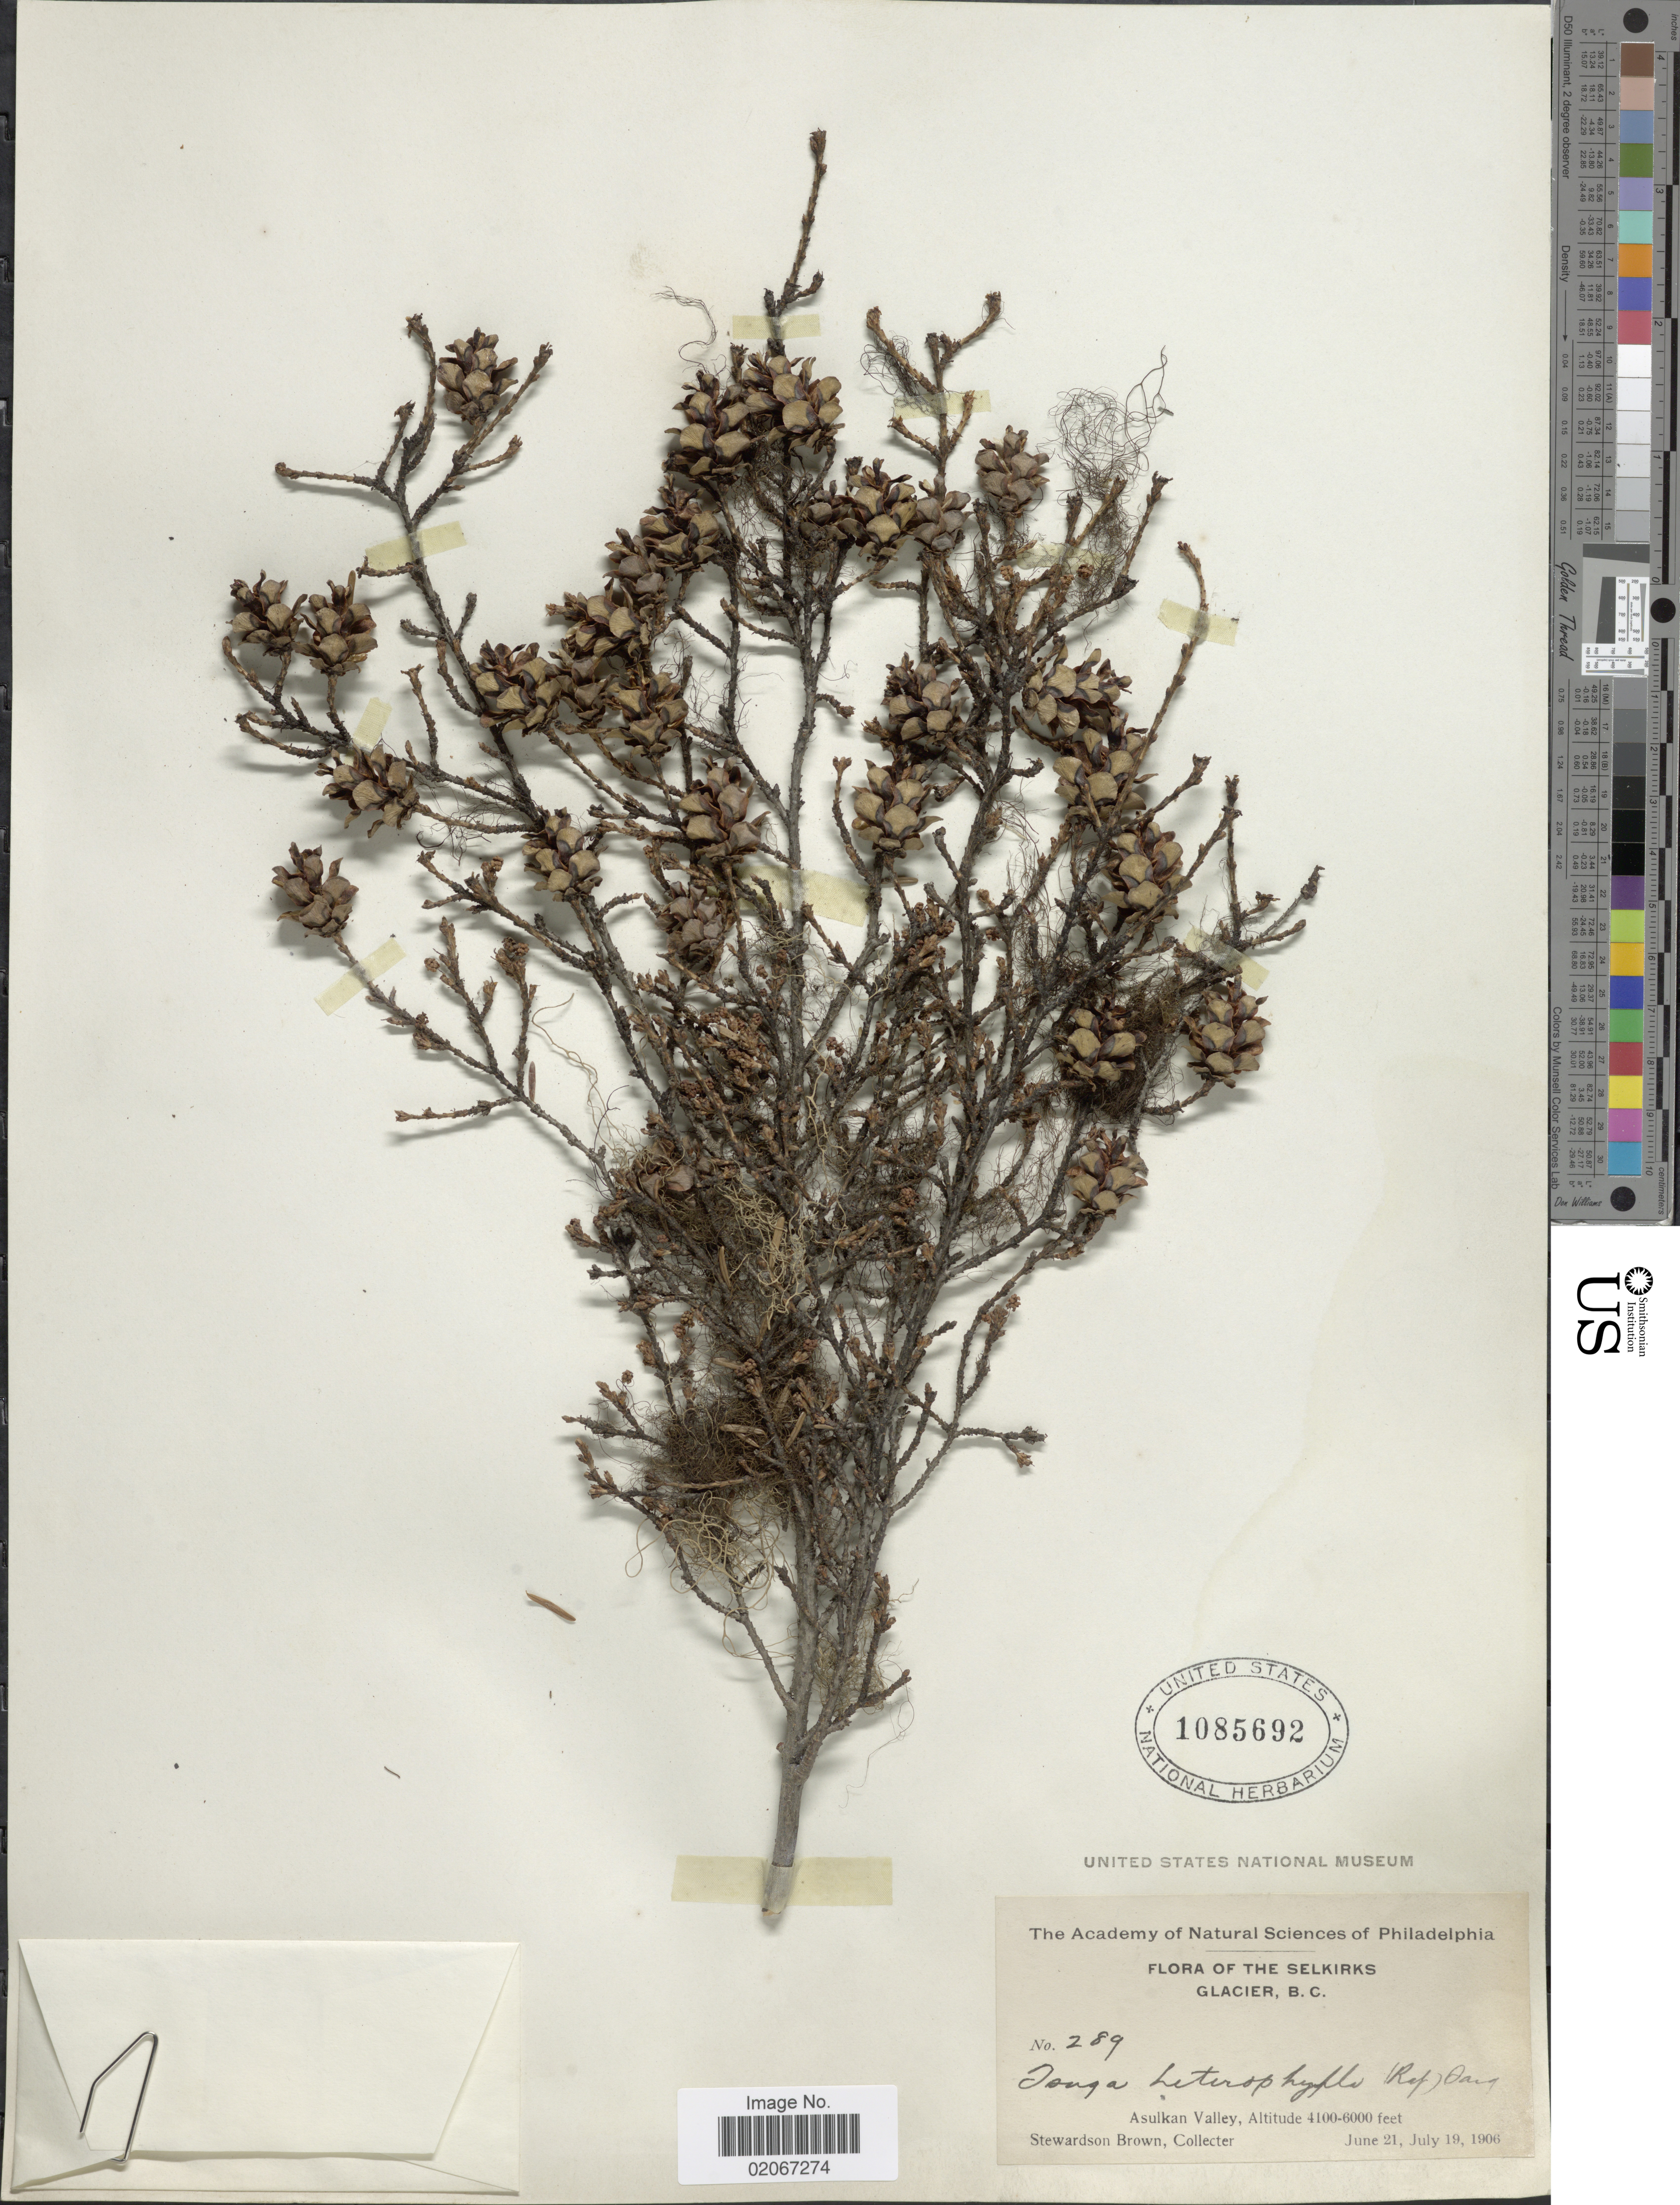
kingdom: Plantae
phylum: Tracheophyta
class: Pinopsida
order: Pinales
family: Pinaceae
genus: Tsuga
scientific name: Tsuga heterophylla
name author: (Raf.) Sarg.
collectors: S. Brown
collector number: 289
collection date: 1906-06-21/1906-07-19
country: Canada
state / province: British Columbia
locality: Selkirks Glacier, B.C. Asulkan Valley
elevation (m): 1250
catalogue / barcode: US 1085692